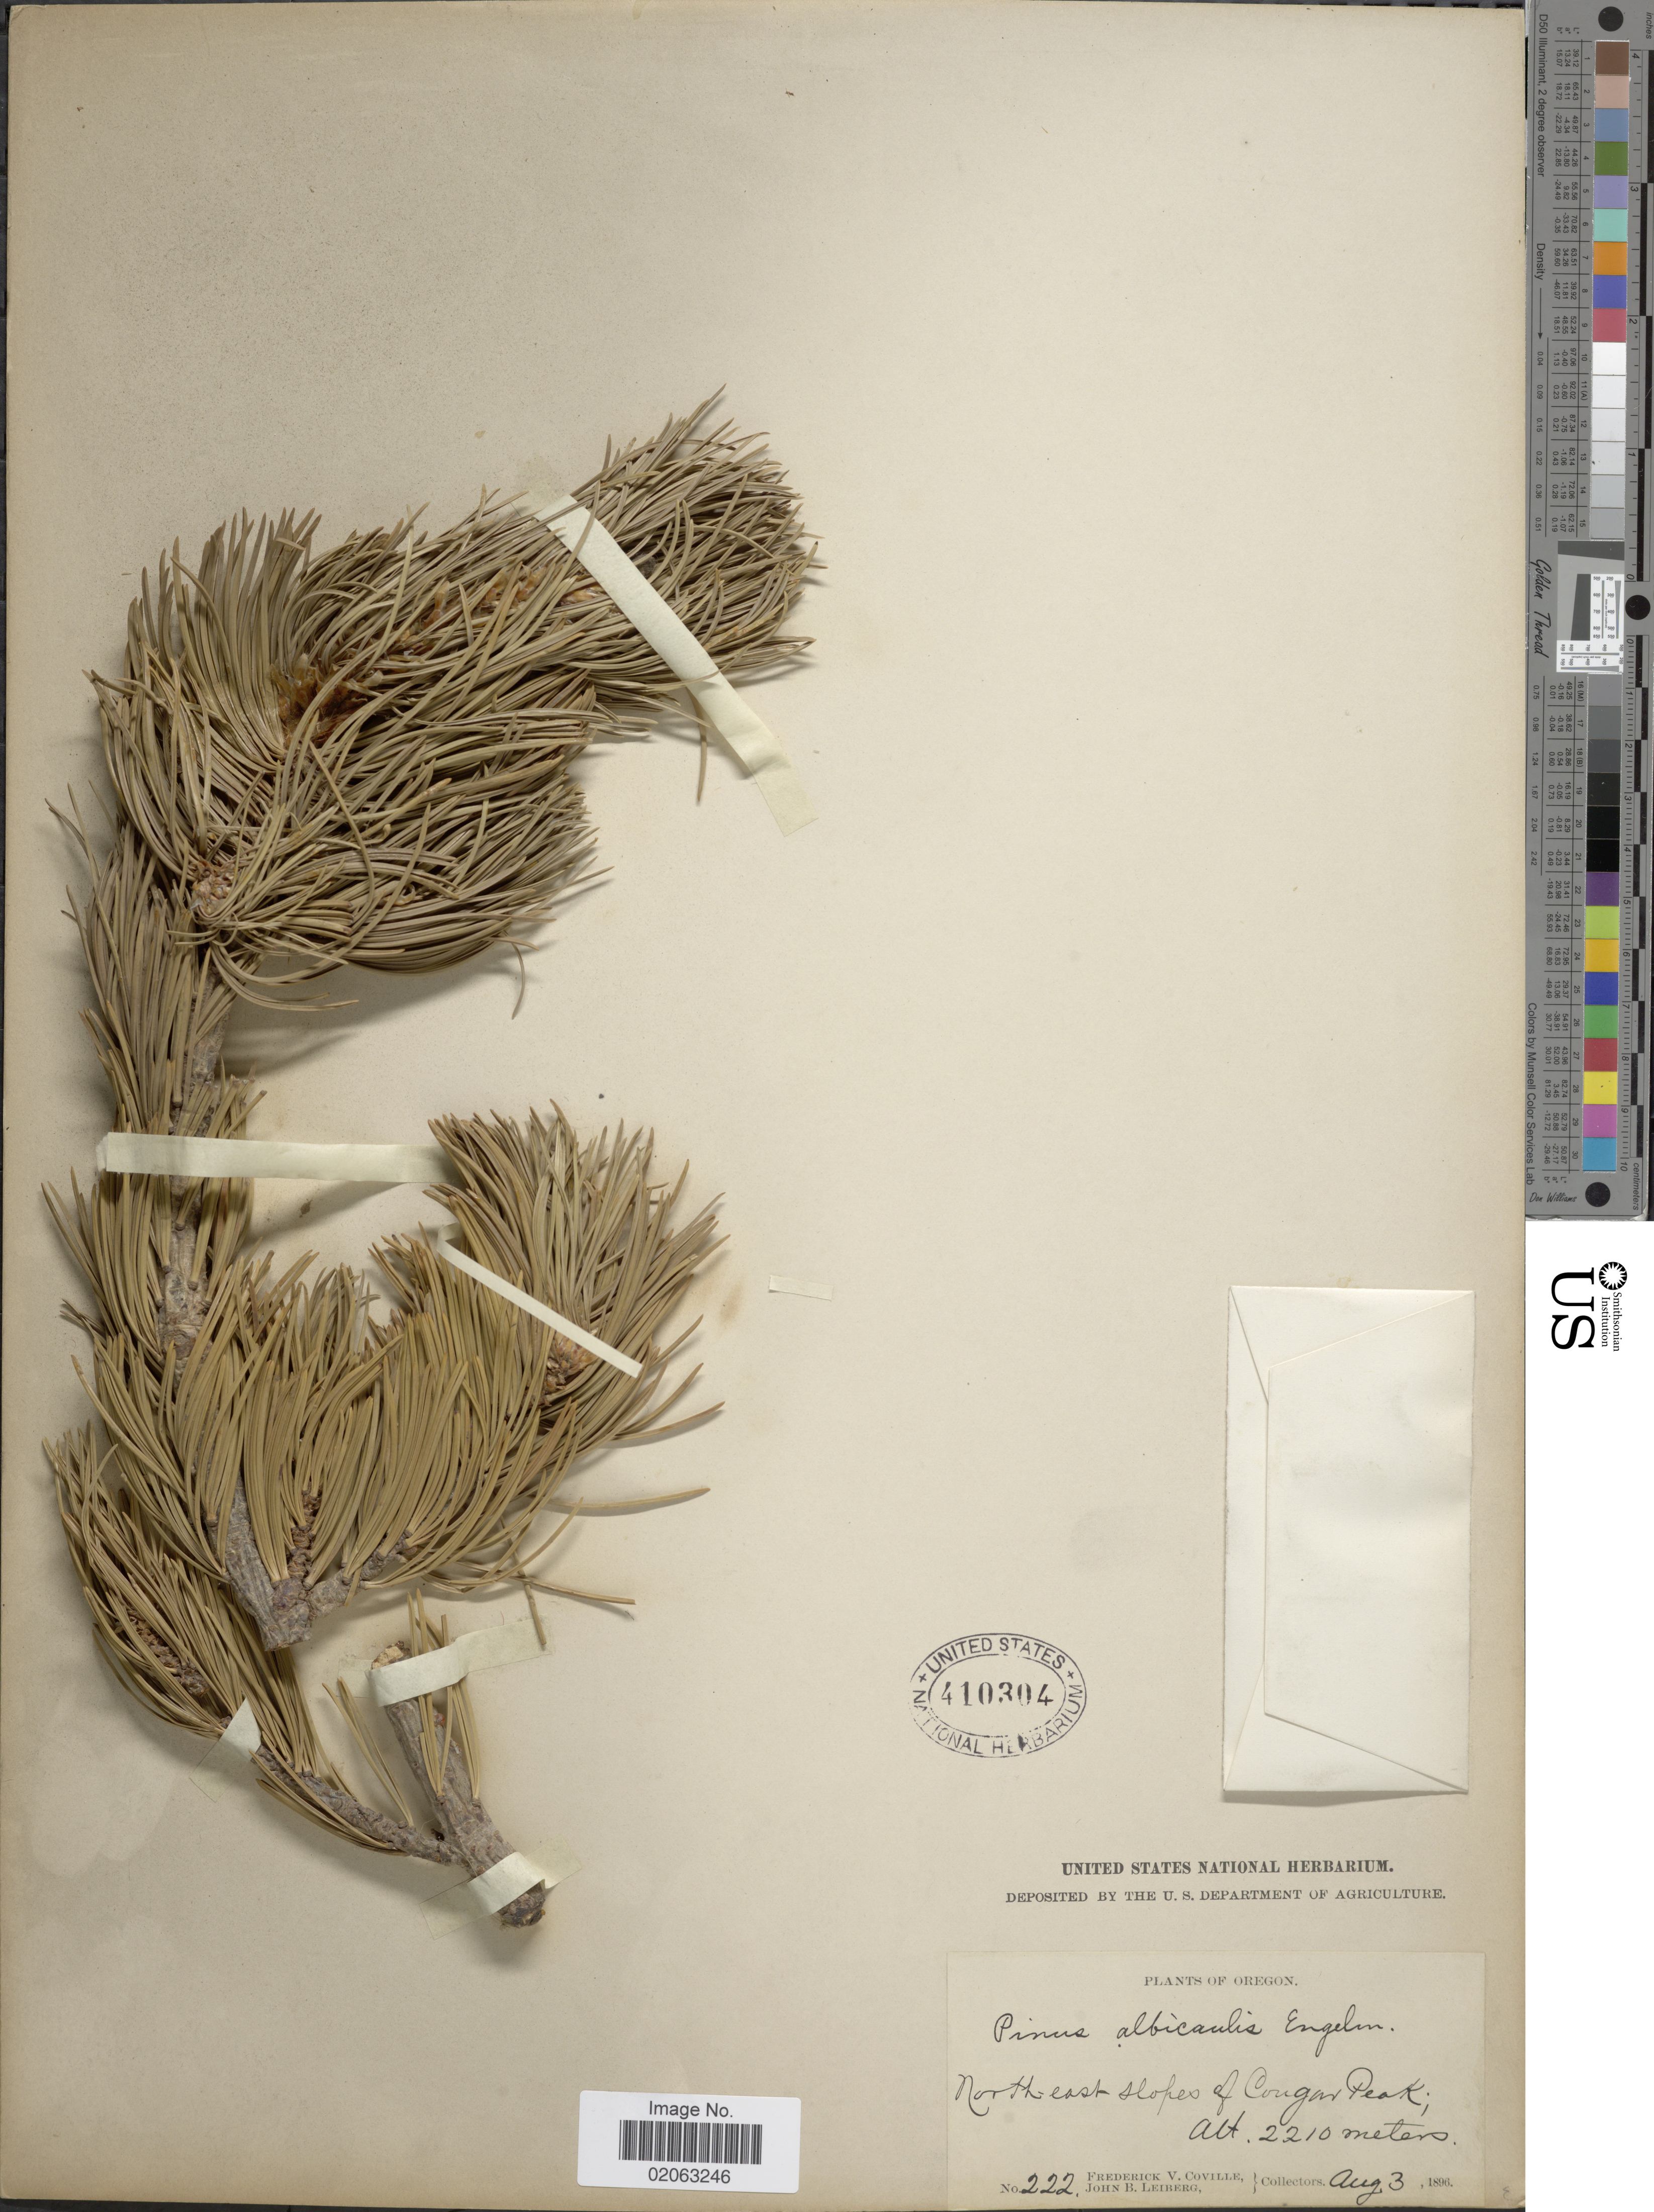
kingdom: Plantae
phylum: Tracheophyta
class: Pinopsida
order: Pinales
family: Pinaceae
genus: Pinus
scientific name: Pinus albicaulis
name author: Engelm.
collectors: F. V. Coville & J. Leiberg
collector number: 222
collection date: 1896-08-03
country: United States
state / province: Oregon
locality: North east slopes of Cougar Peak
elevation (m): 2210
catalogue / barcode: US 410304